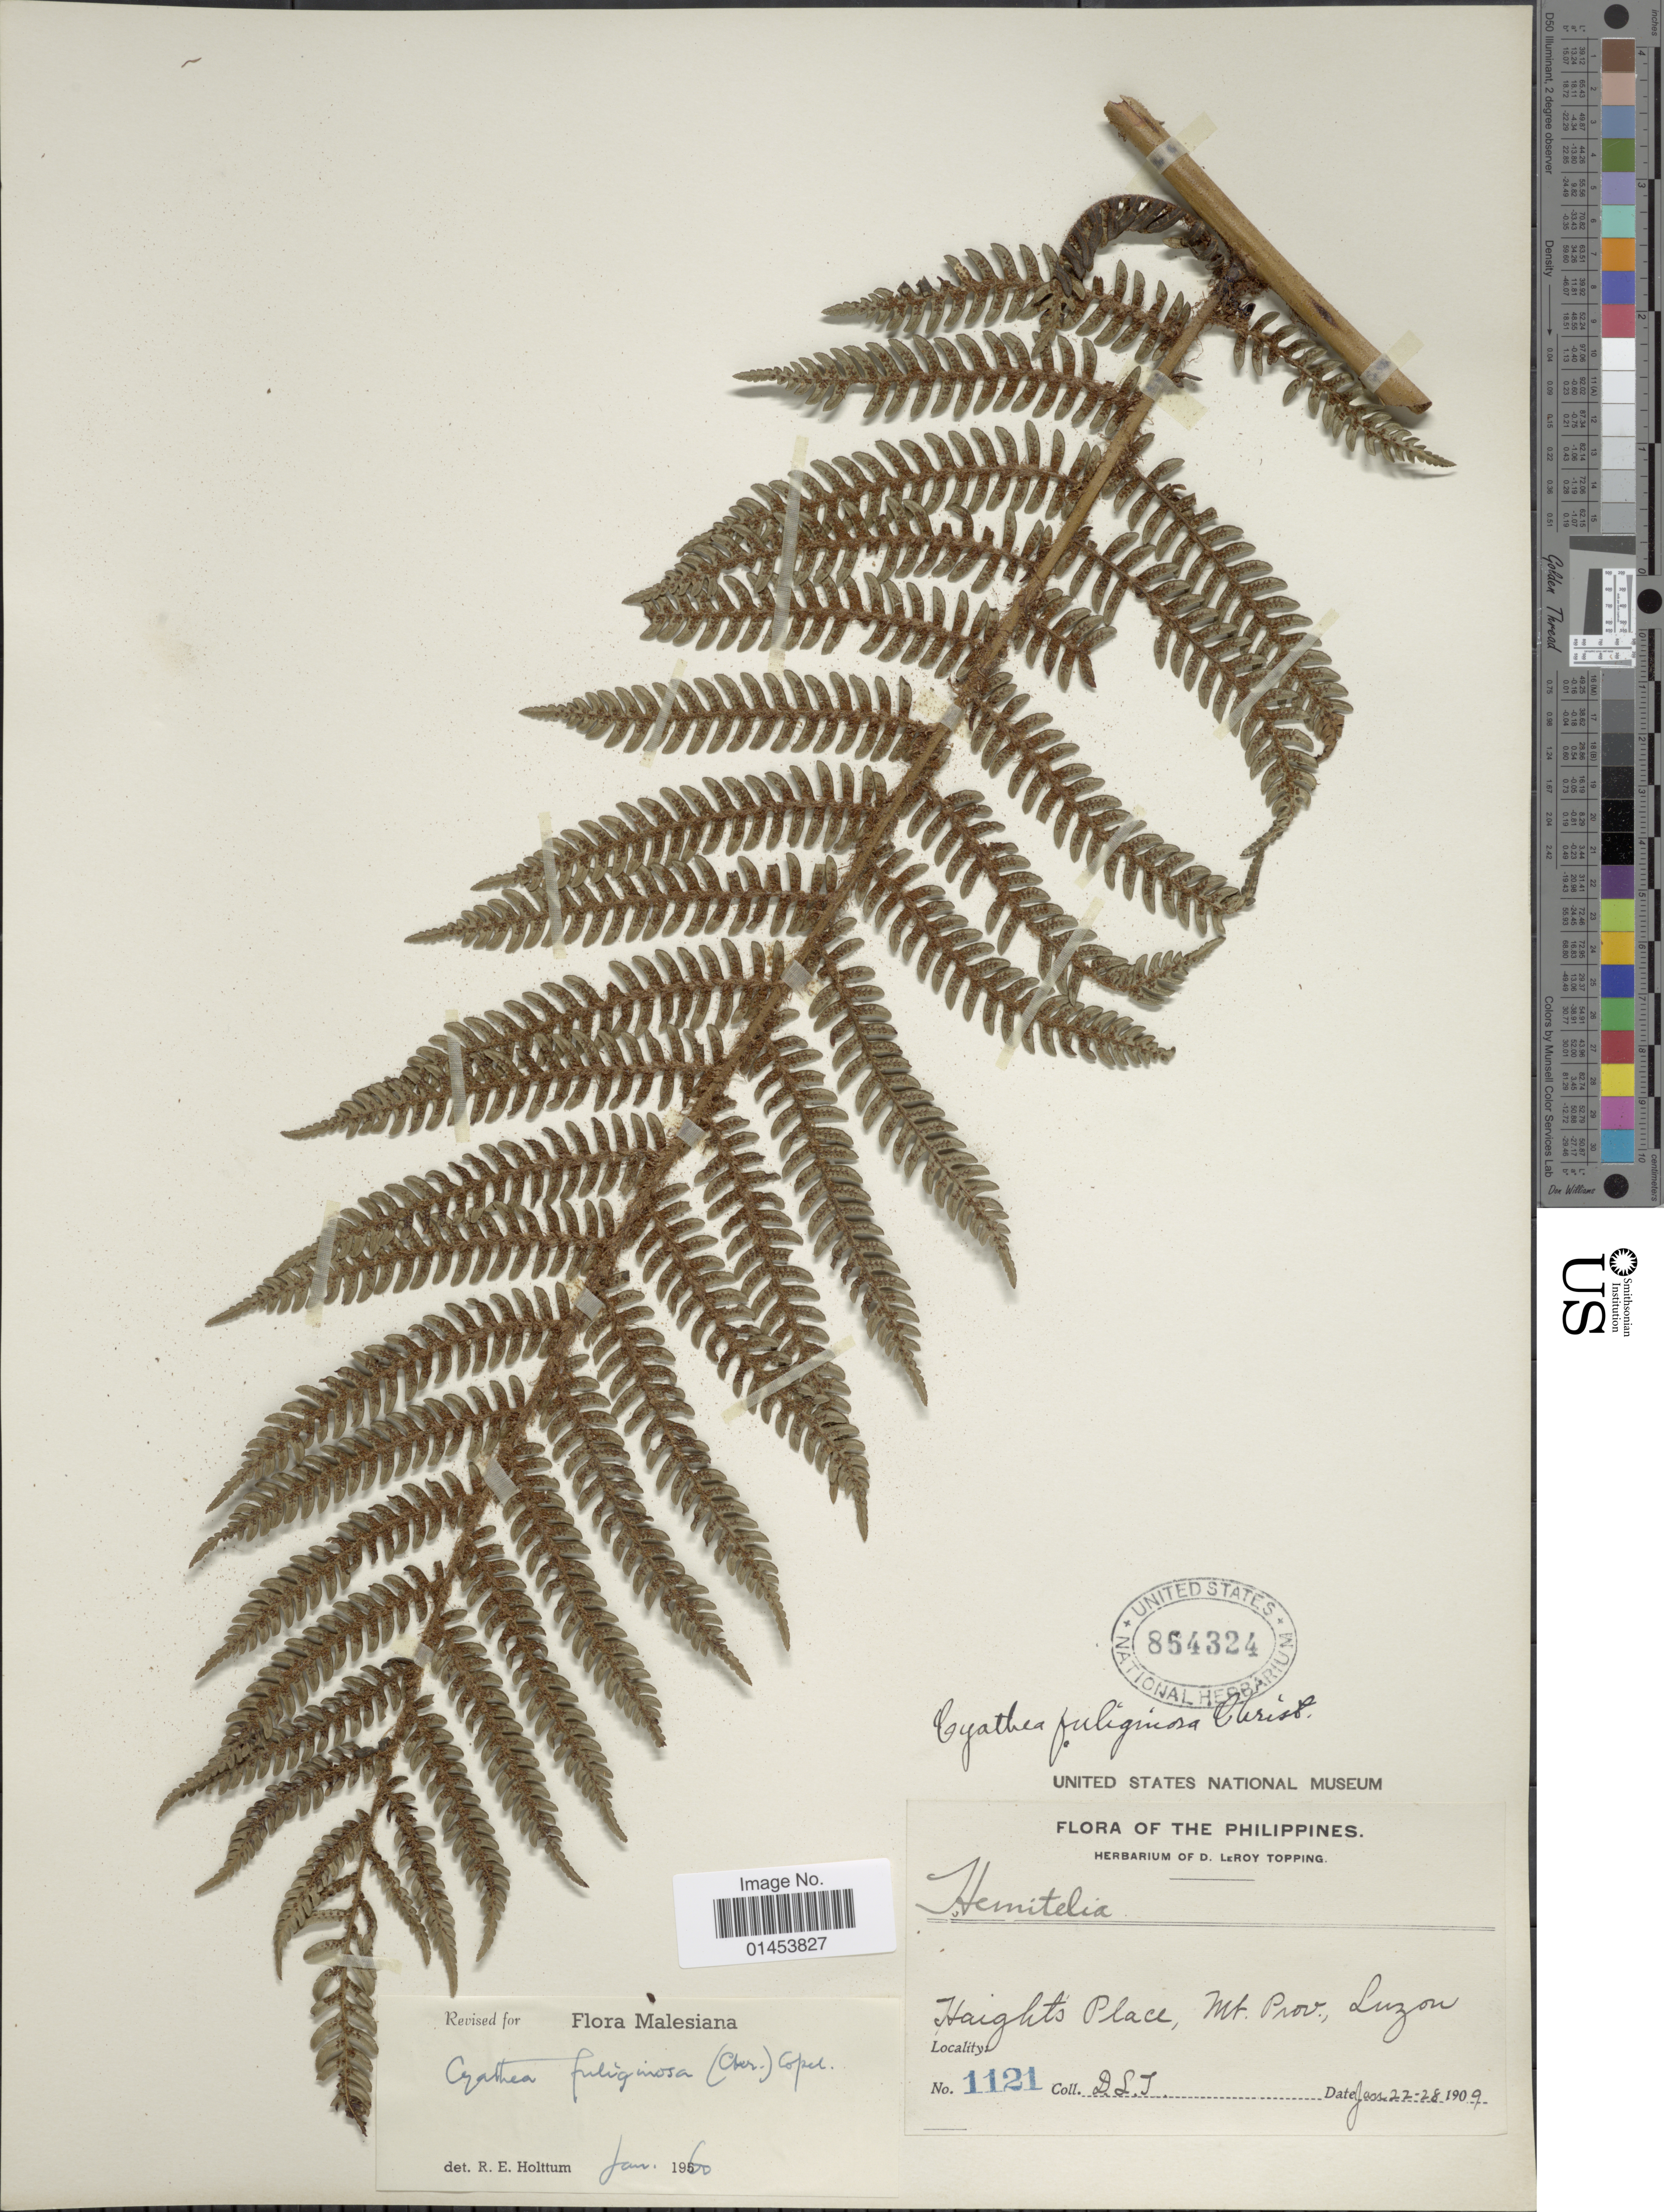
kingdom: Plantae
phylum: Tracheophyta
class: Polypodiopsida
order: Cyatheales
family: Cyatheaceae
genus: Cyathea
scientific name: Cyathea fuliginosa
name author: (Christ) Copel.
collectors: D. L. Topping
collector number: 1121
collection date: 1909-01-22/1909-01-28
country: Philippines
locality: Haights place, Mt. prov. Luzon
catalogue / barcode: US 854324